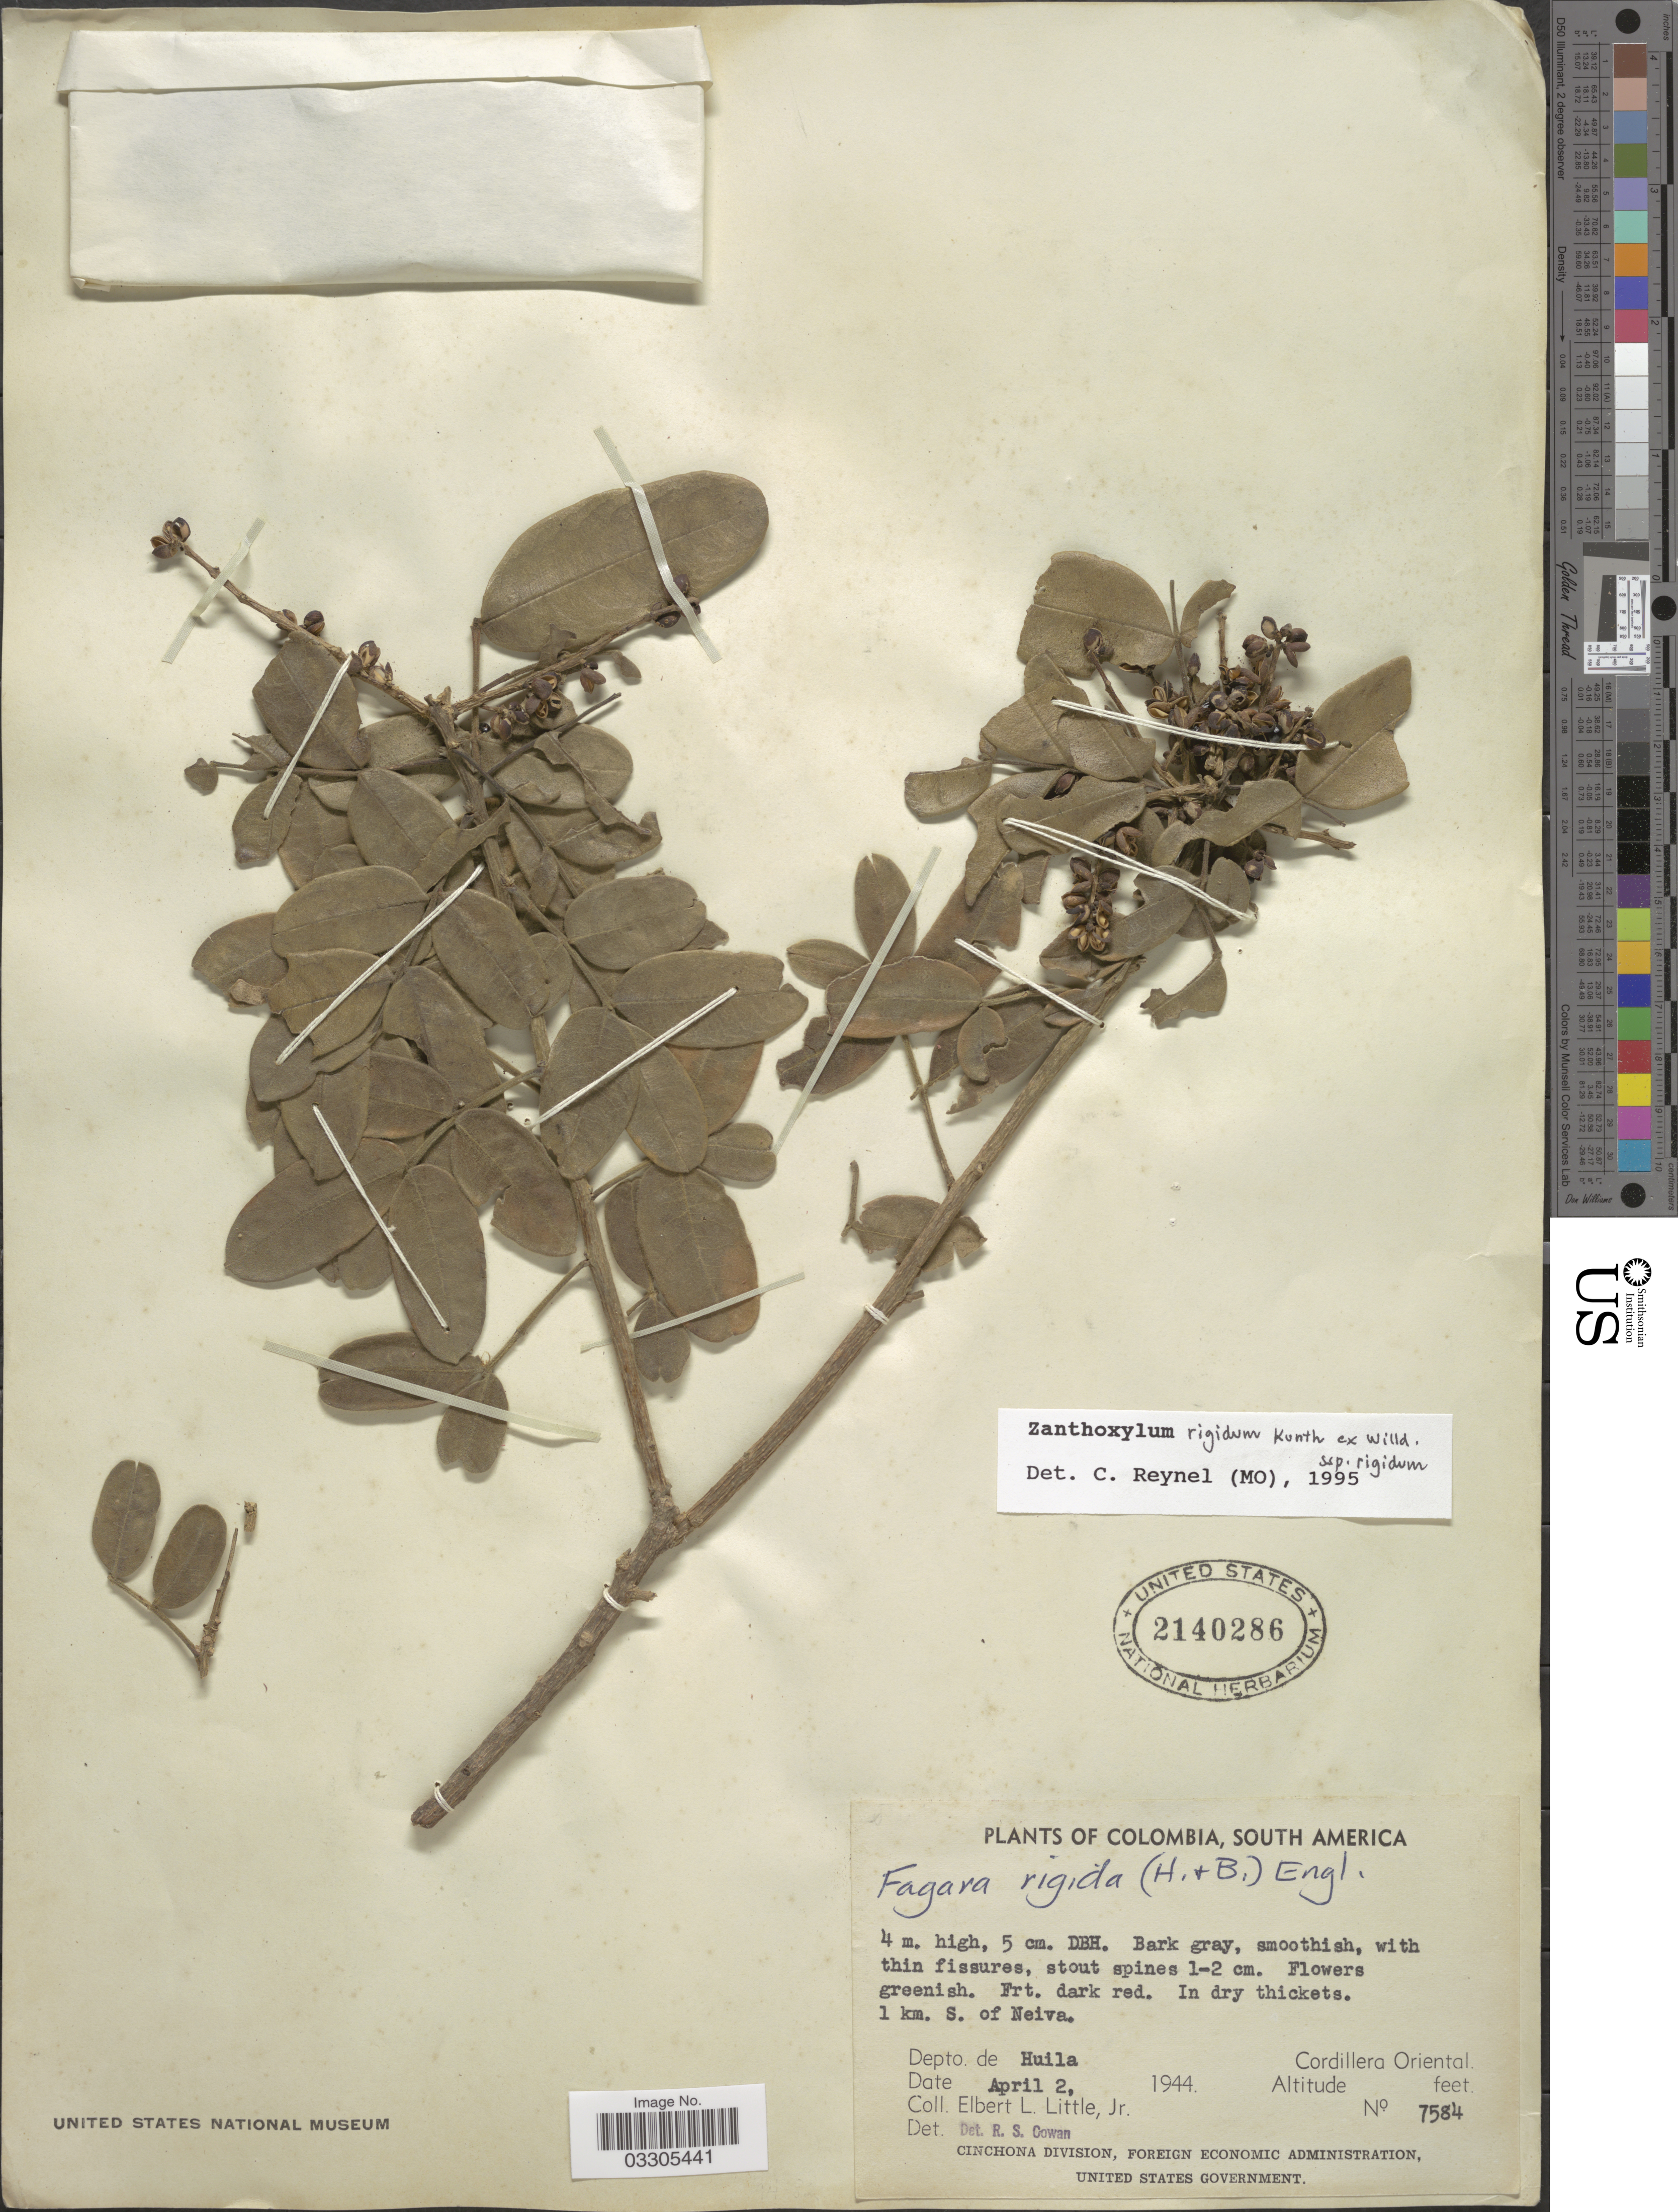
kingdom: Plantae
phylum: Tracheophyta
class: Magnoliopsida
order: Sapindales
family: Rutaceae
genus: Zanthoxylum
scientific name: Zanthoxylum rigidum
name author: Humb. & Bonpl. ex Willd.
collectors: E. L. Little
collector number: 7584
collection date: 1944-04-02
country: Colombia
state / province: Huila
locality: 1 km. S. of Neiva. Depto. de Huila, Cordillera Oriental.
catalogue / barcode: US 2140286